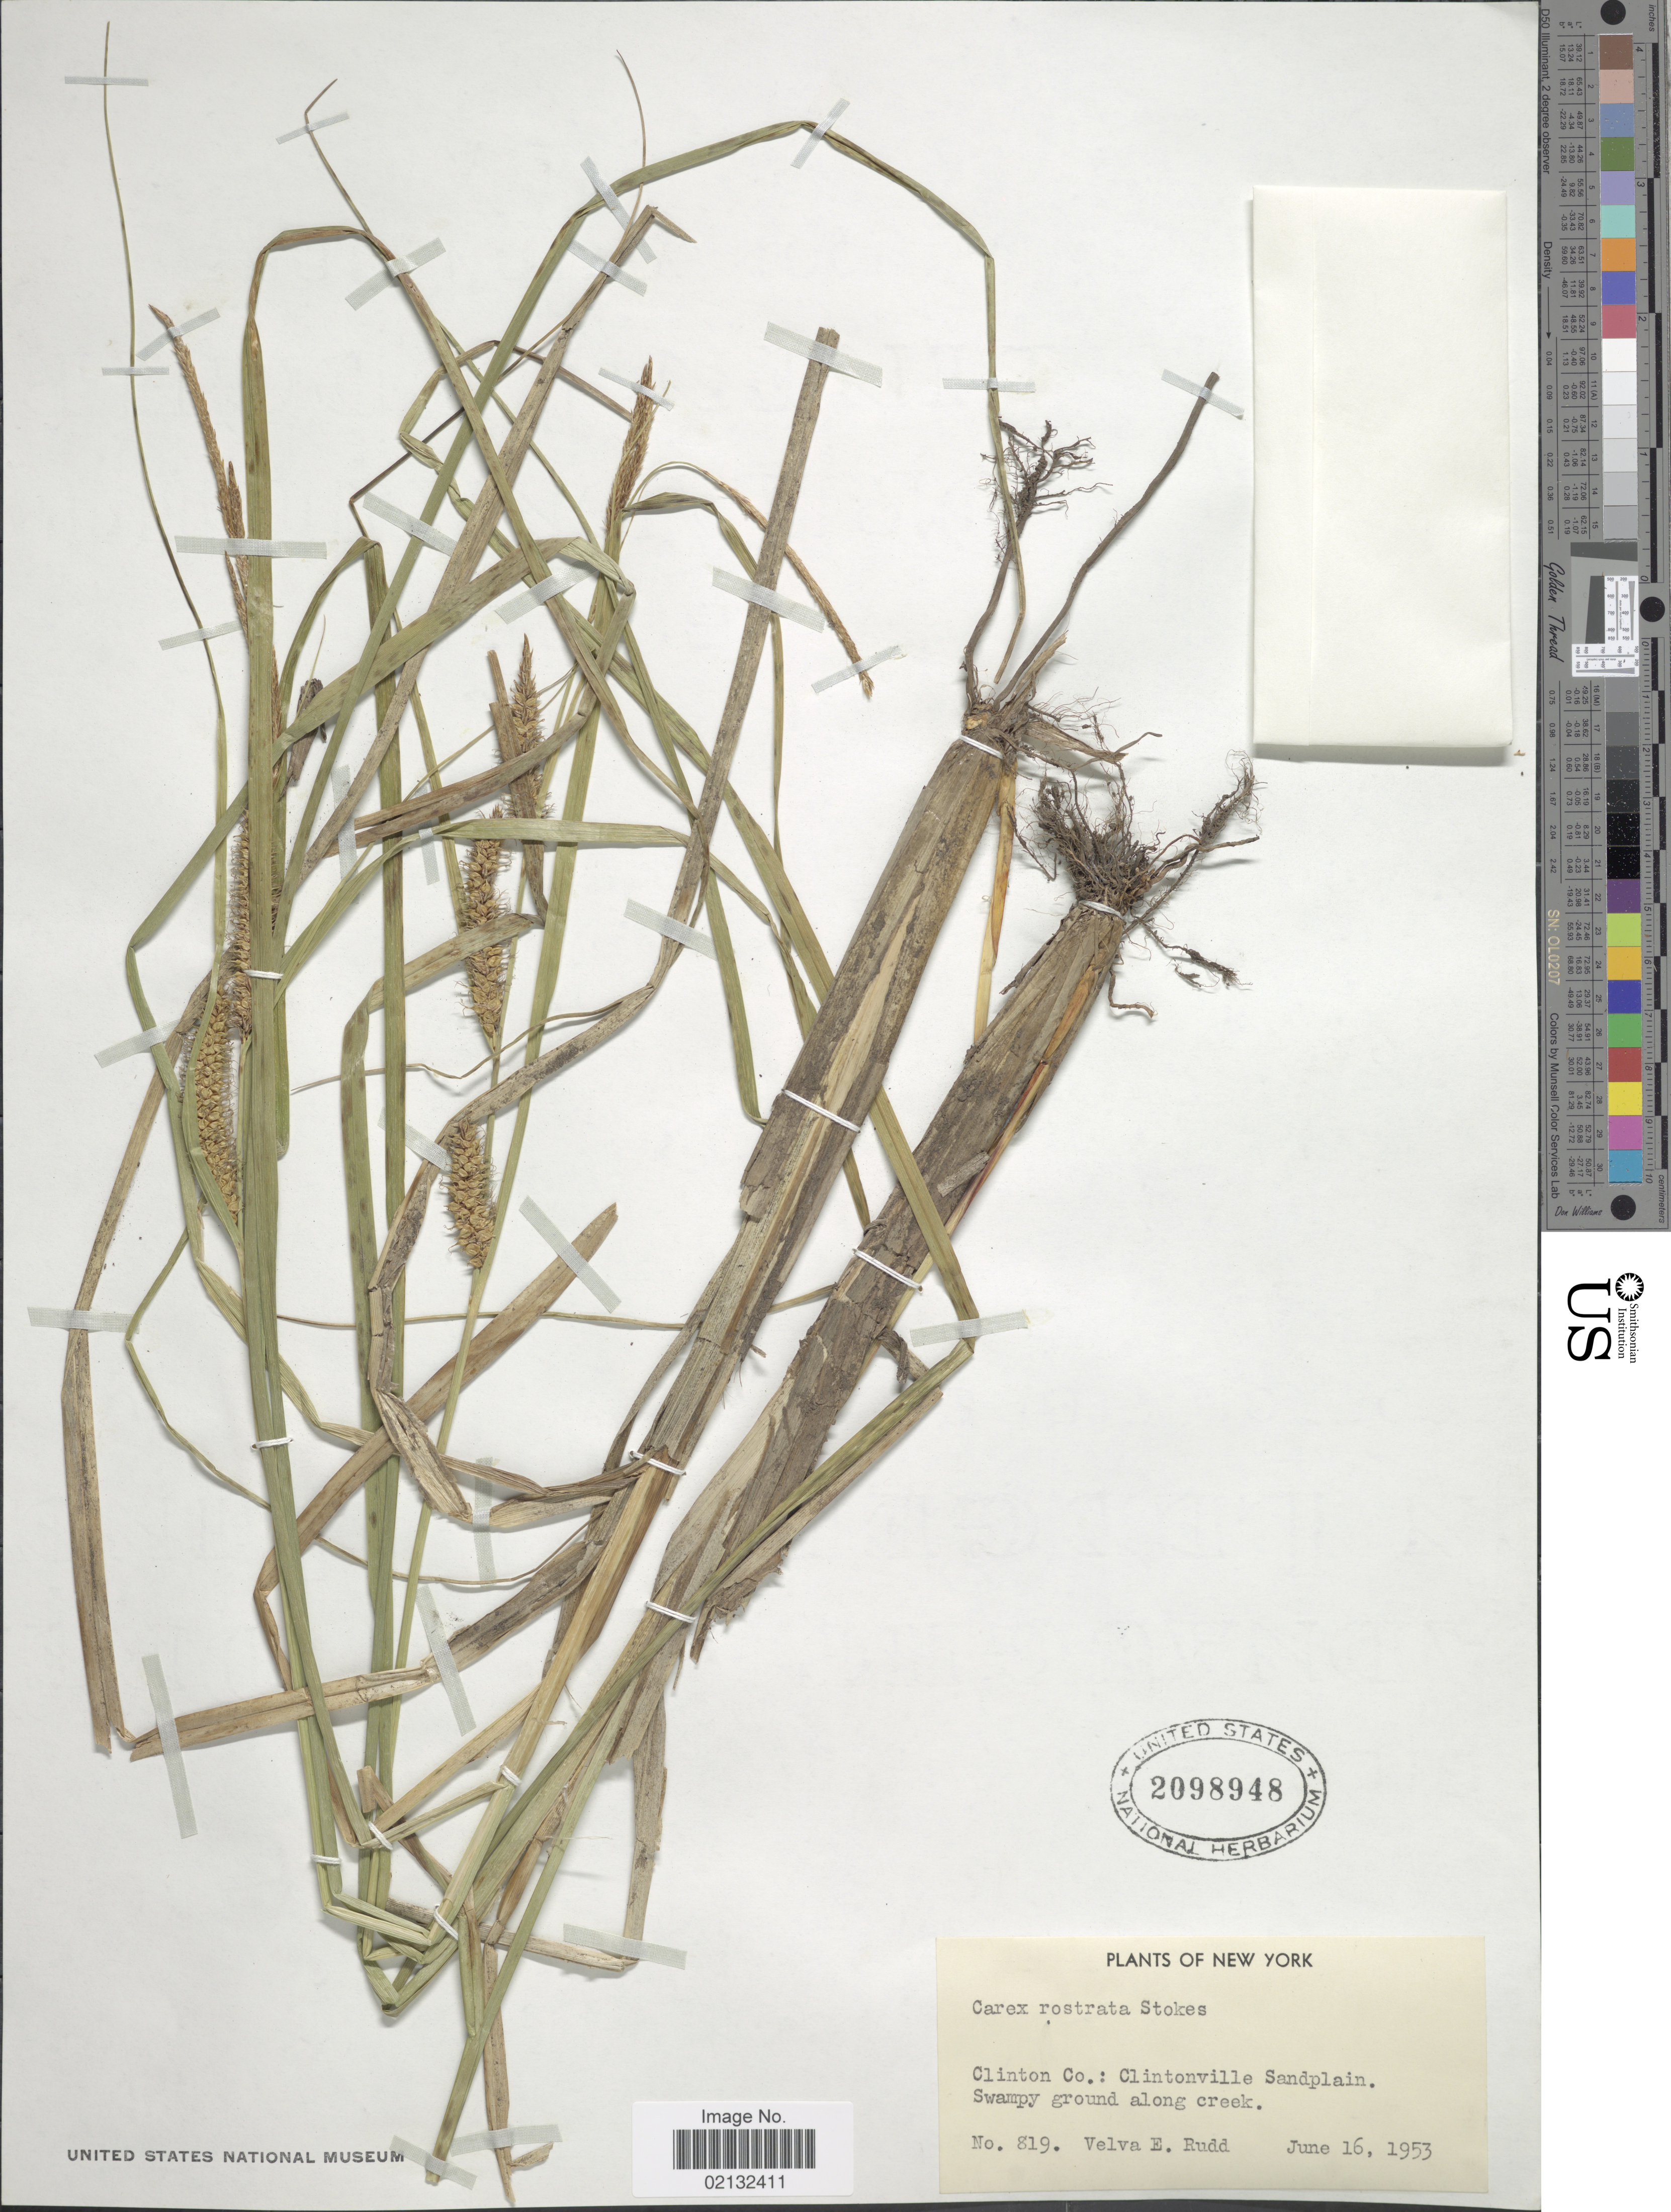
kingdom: Plantae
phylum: Tracheophyta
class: Liliopsida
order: Poales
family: Cyperaceae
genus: Carex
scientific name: Carex rostrata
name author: Stokes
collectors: V. E. Rudd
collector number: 819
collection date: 1953-06-16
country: United States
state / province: New York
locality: Clinton Co.: Clintonville Sandplain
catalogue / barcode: US 2098948